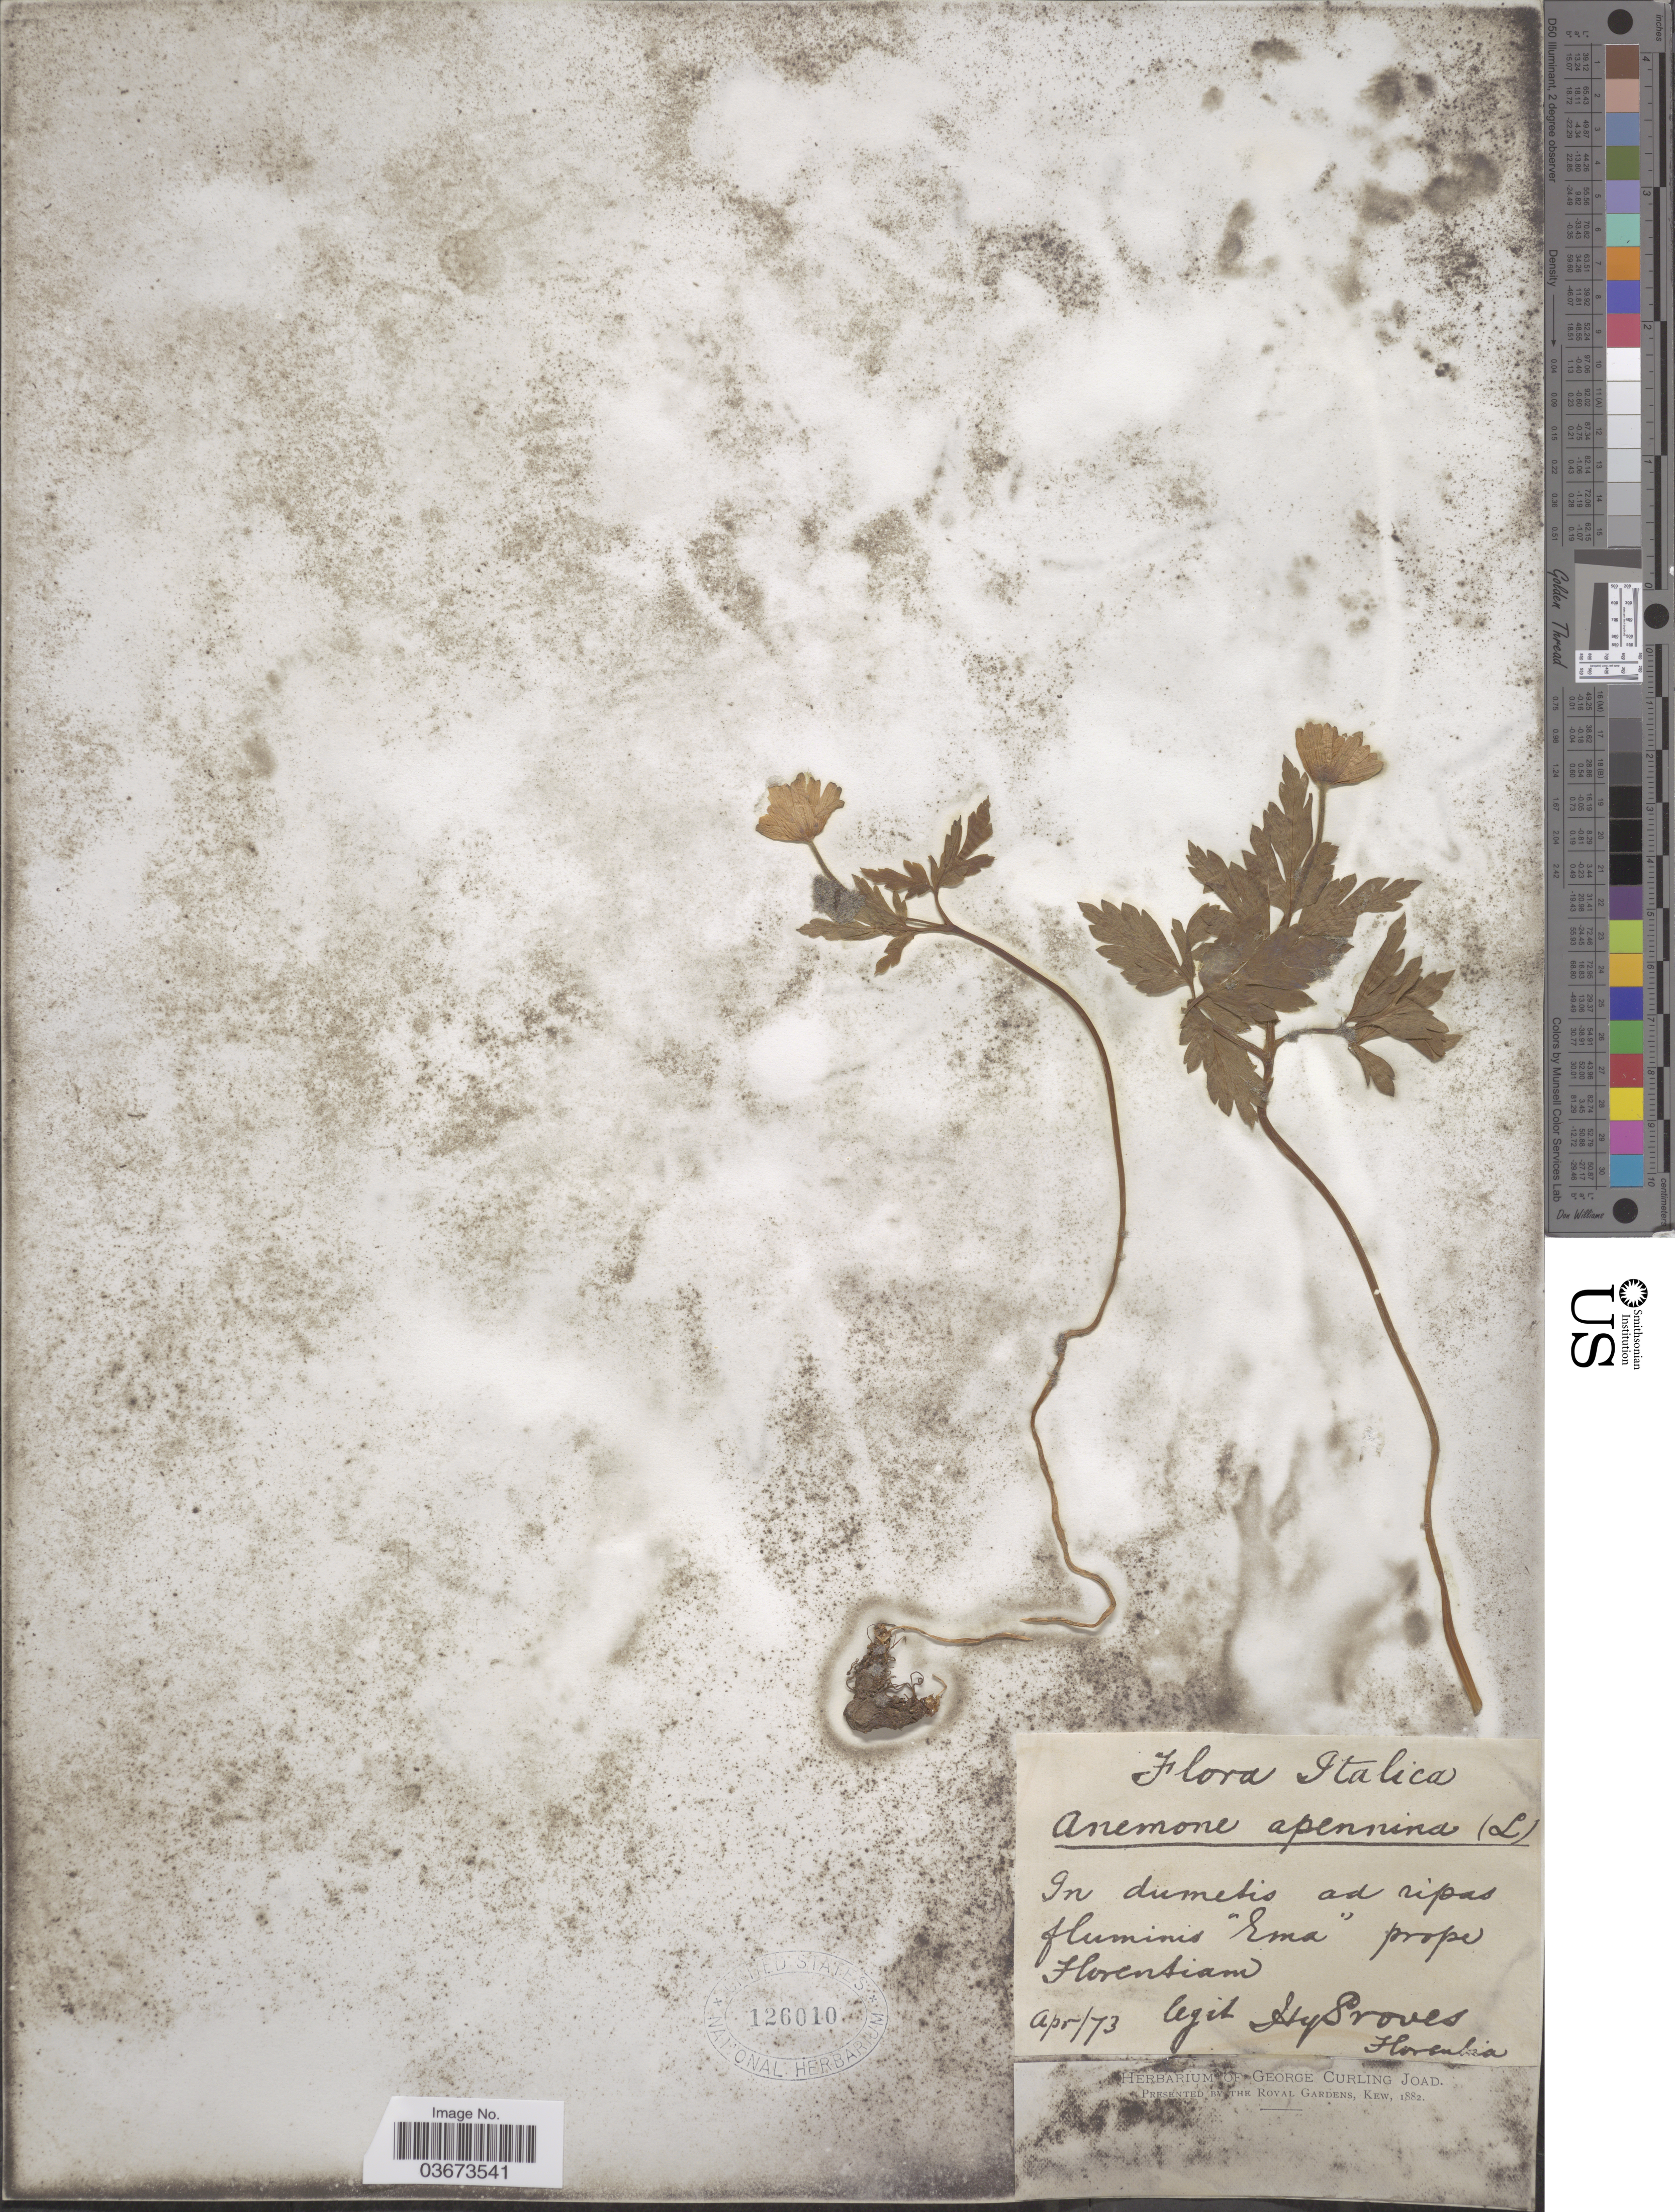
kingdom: Plantae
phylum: Tracheophyta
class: Magnoliopsida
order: Ranunculales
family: Ranunculaceae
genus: Anemone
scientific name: Anemone apennina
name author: L.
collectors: H. Groves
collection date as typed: Transcribed d/m/y: /4/73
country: Italy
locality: In dumetis ad ripas fluminis "Ema" prope Florentiam.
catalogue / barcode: US 126010